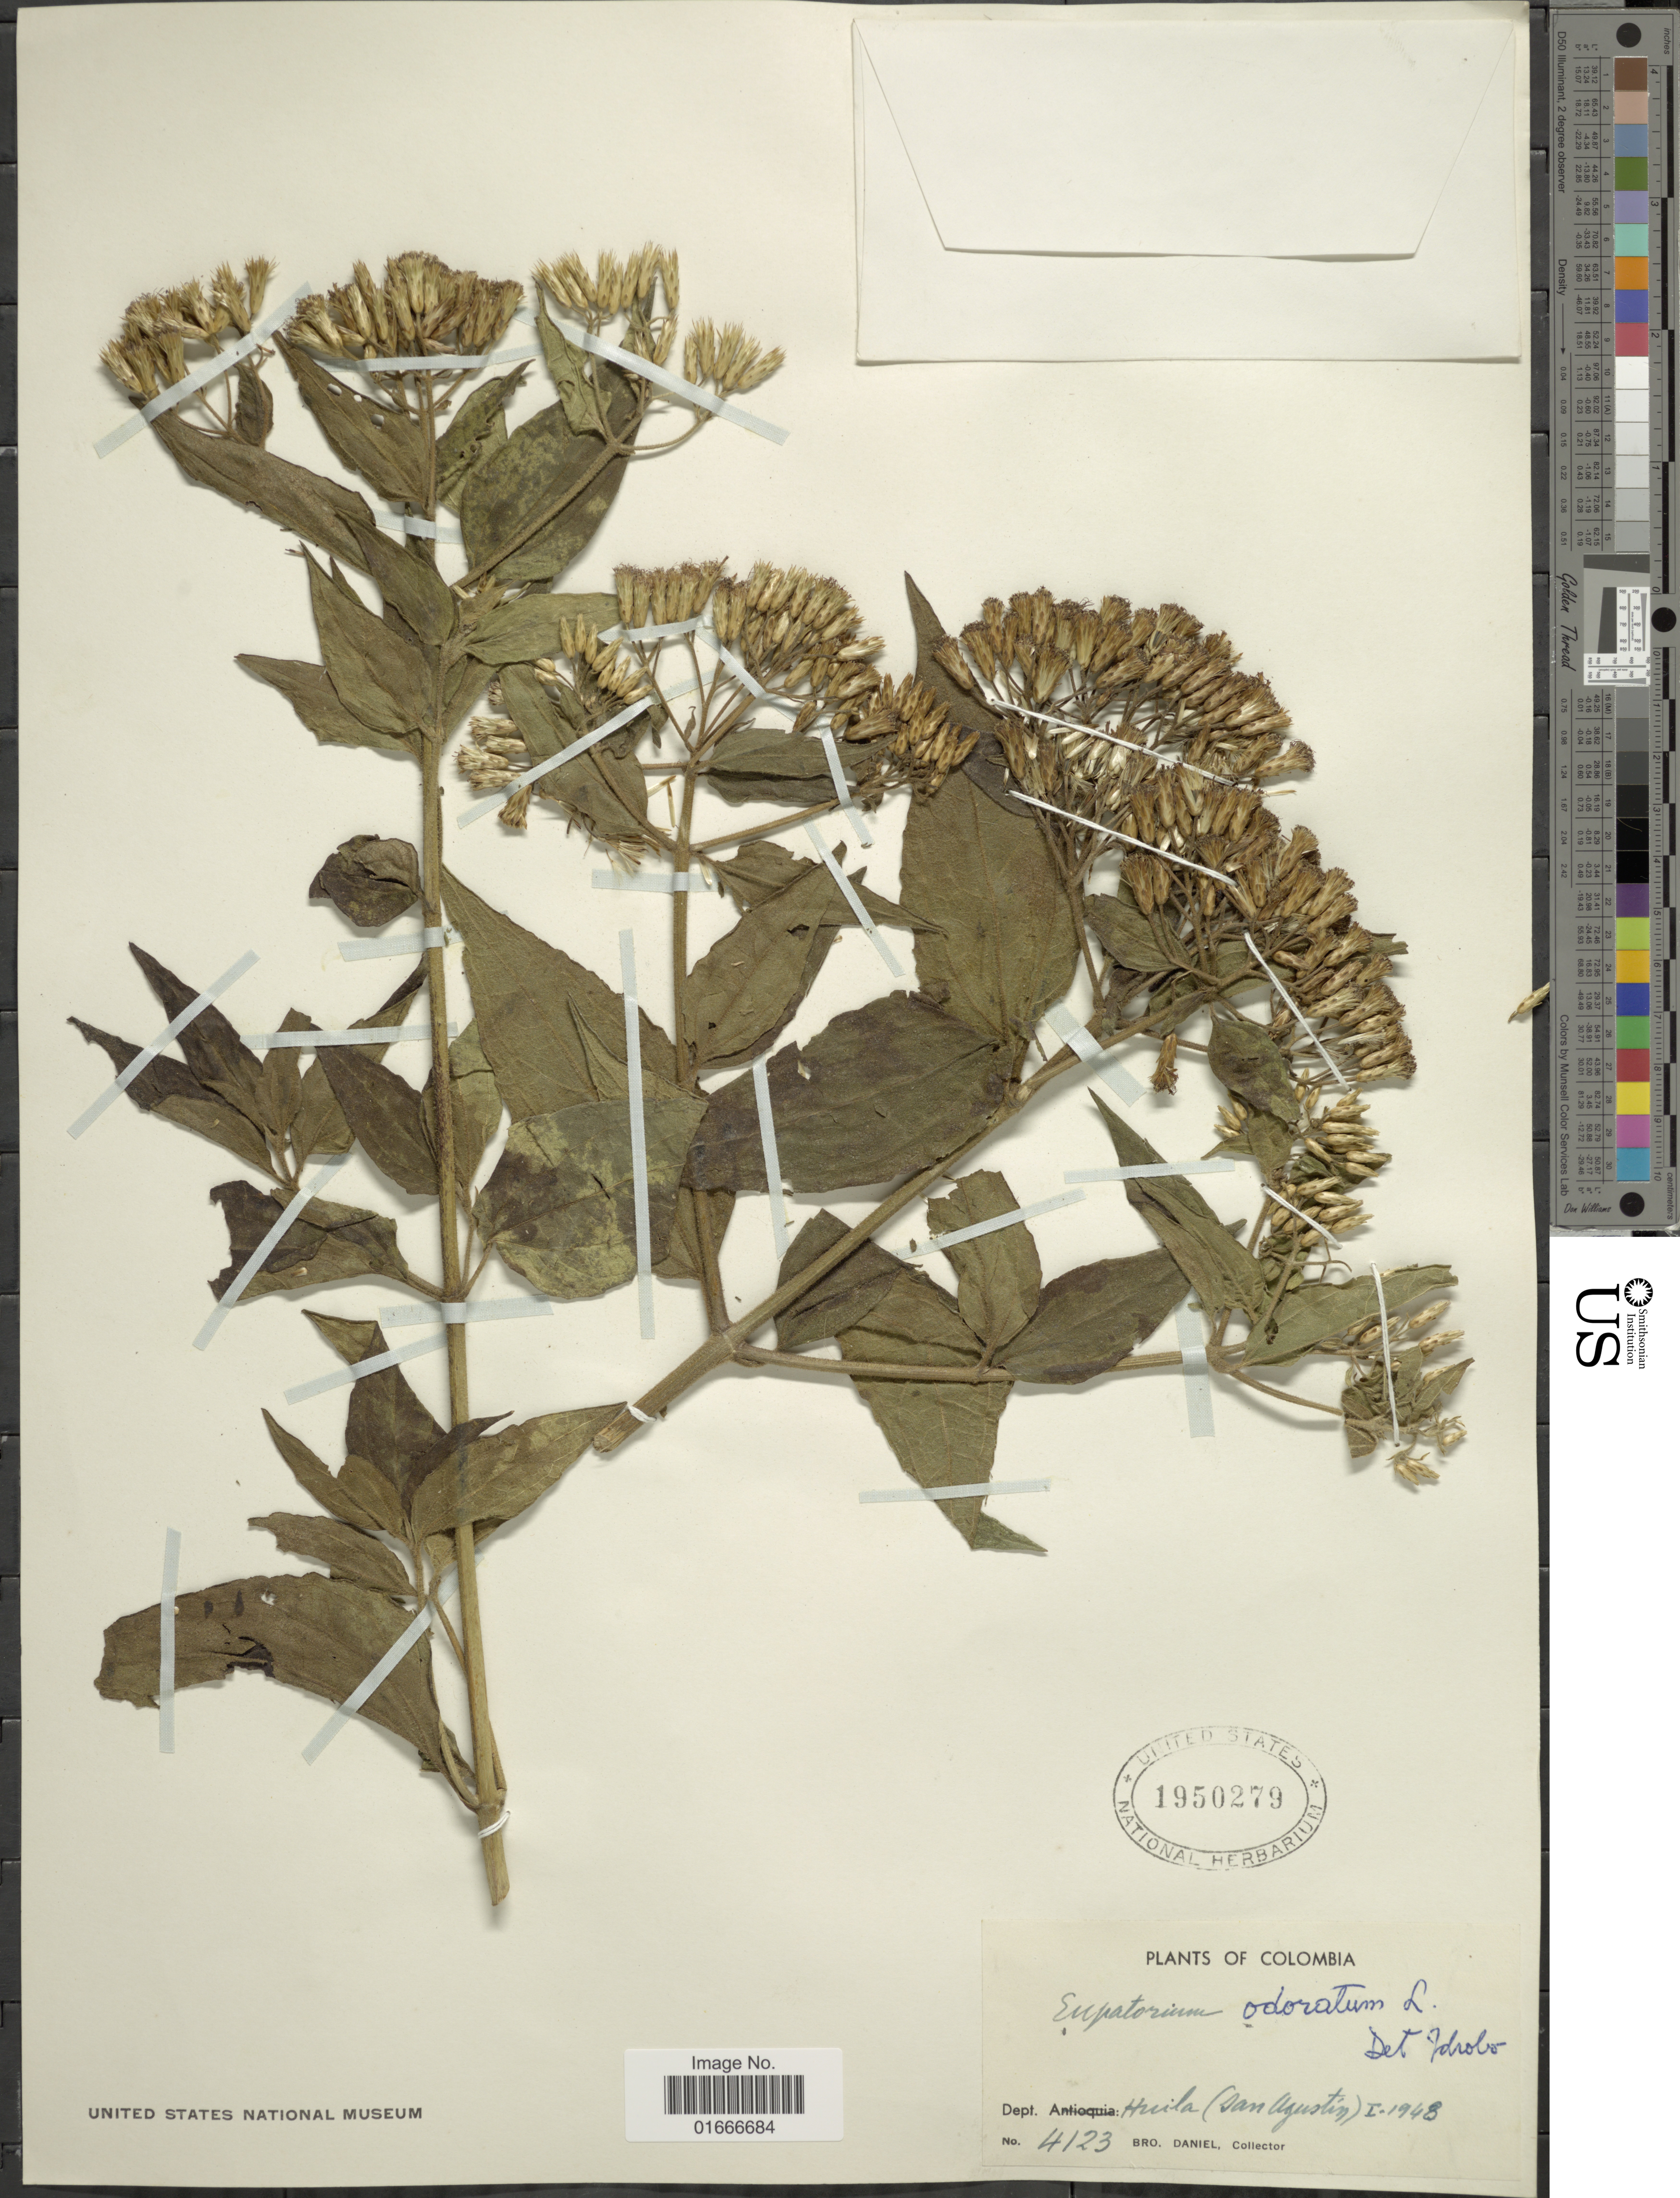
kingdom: Plantae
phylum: Tracheophyta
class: Magnoliopsida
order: Asterales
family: Asteraceae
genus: Chromolaena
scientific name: Chromolaena odorata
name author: (L.) R.M. King & H. Rob.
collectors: Bro. Daniel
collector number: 4123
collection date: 1948-01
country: Colombia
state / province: Huila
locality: San Agustin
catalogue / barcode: US 1850279